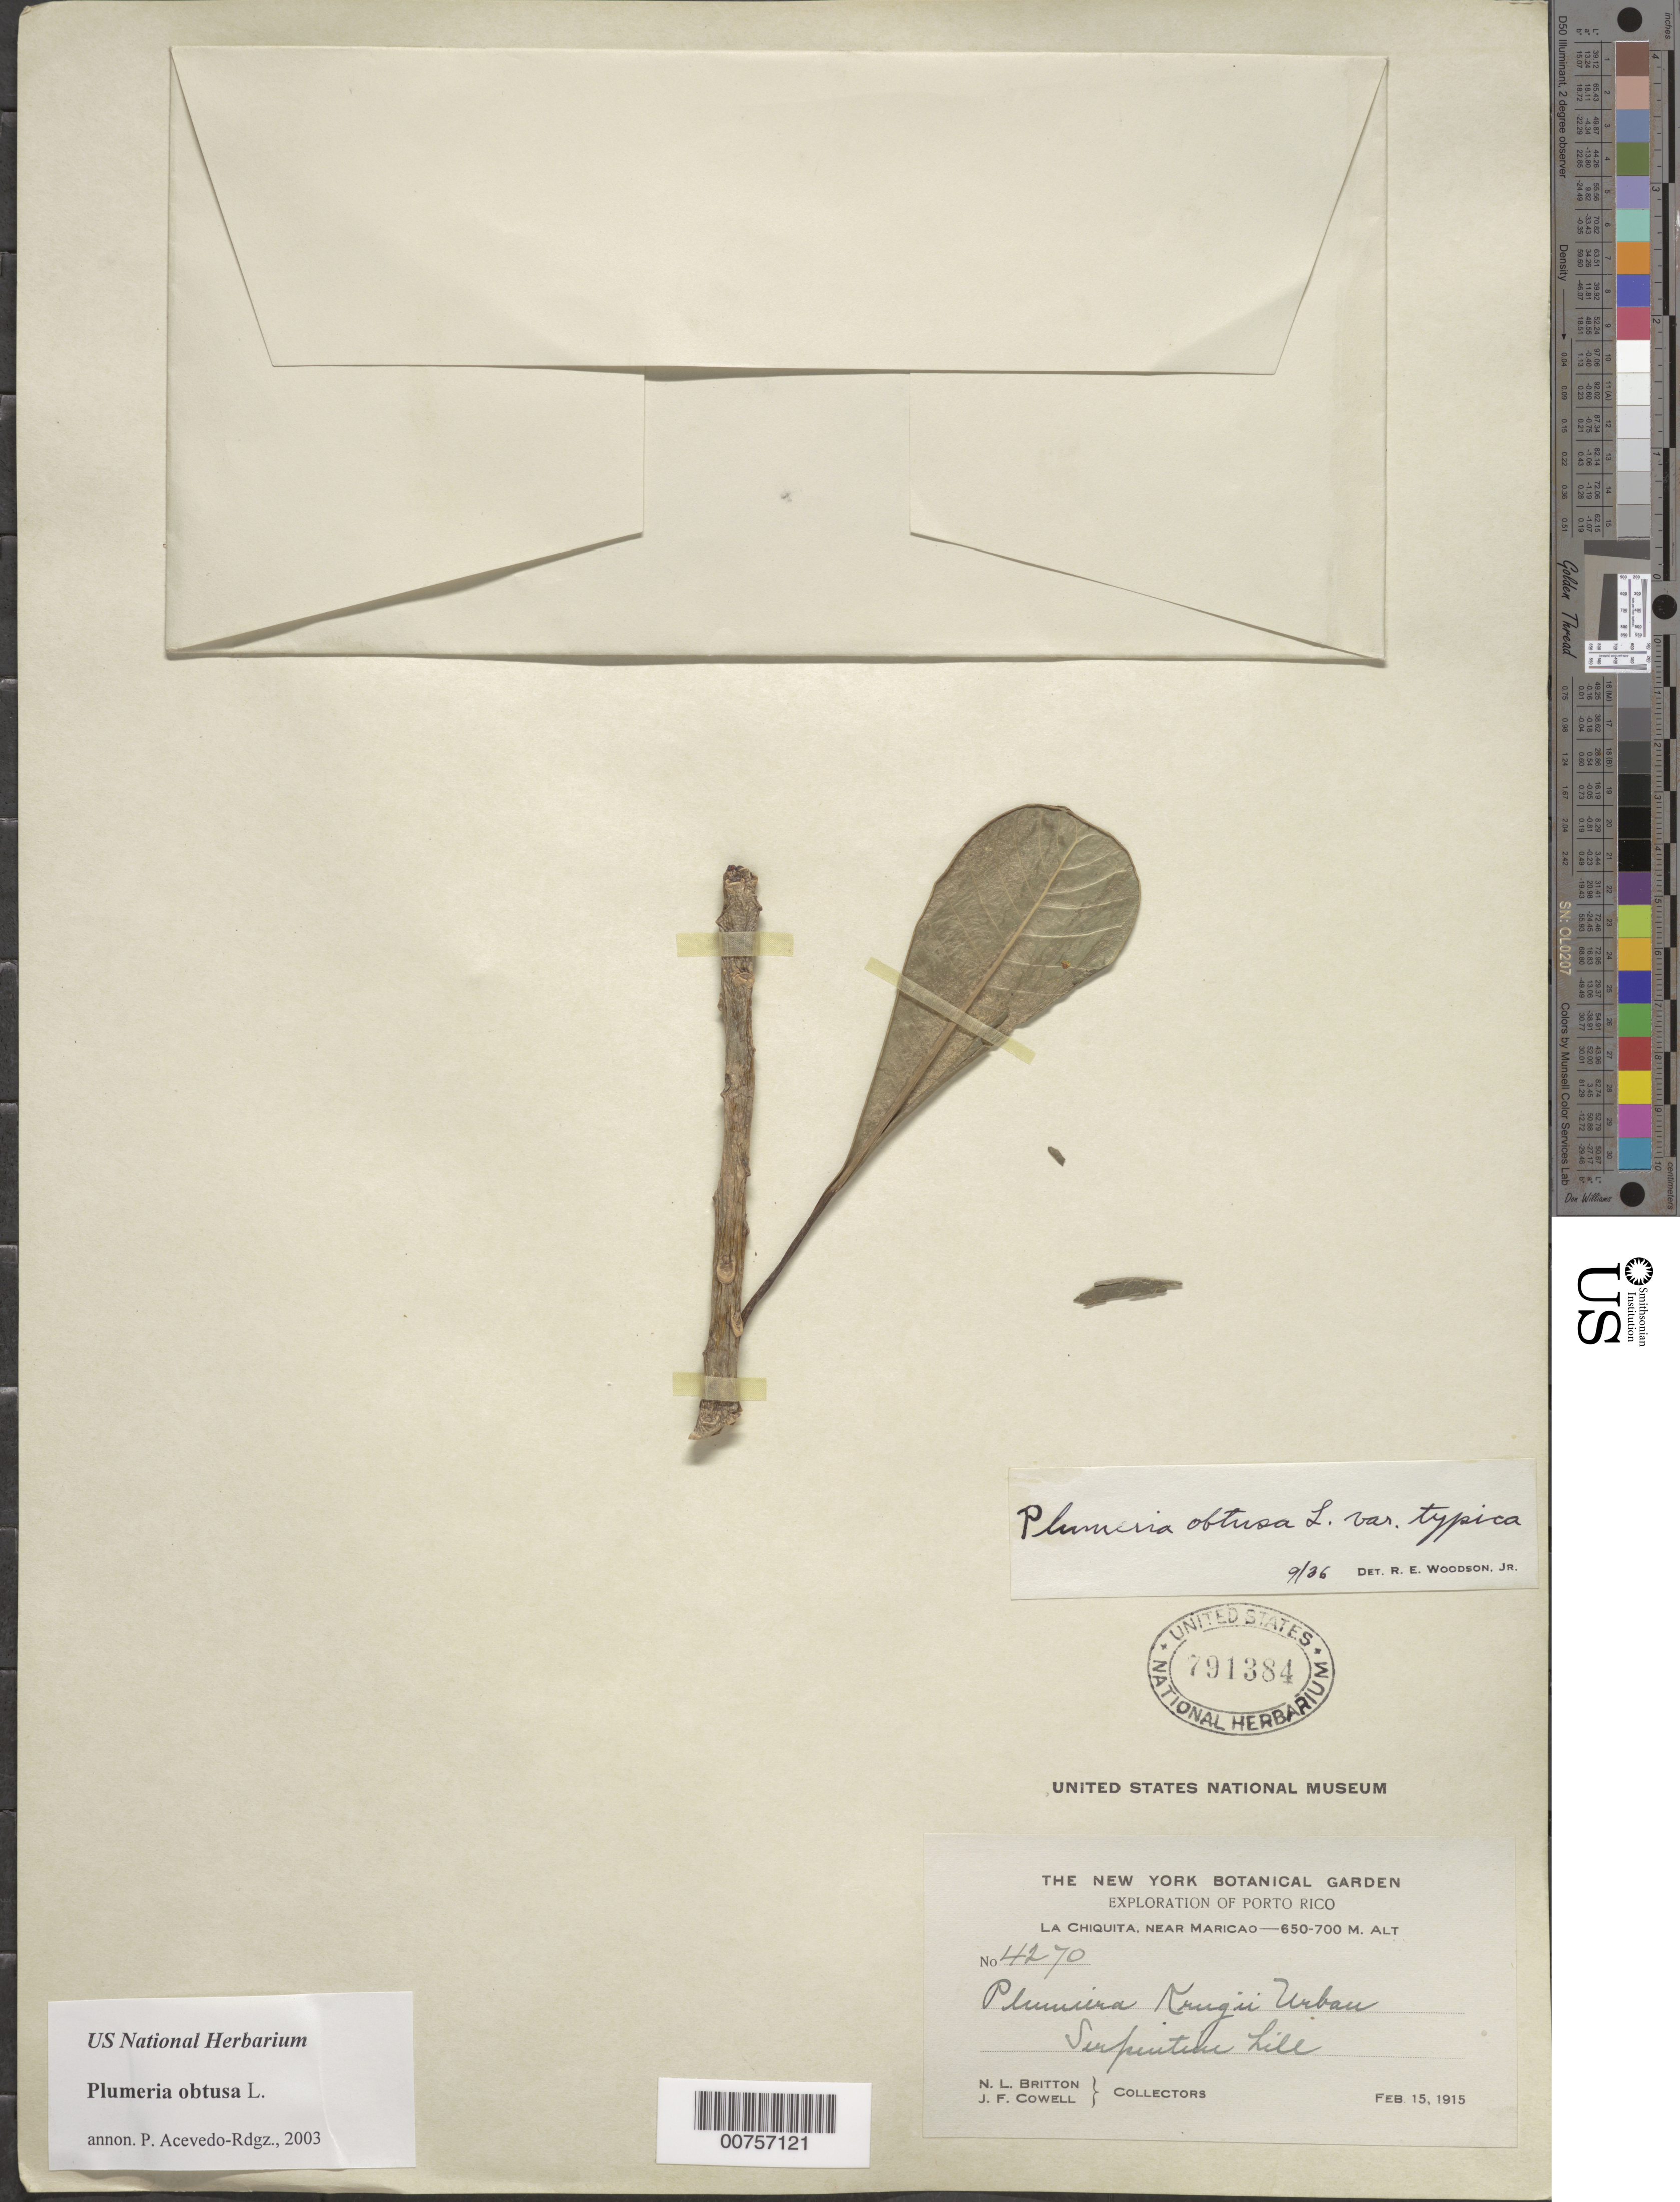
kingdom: Plantae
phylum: Tracheophyta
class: Magnoliopsida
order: Gentianales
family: Apocynaceae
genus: Plumeria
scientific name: Plumeria obtusa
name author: L.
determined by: Acevedo-Rodríguez, P., (BOT), Smithsonian Institution - National Museum of Natural History (UNITED STATES)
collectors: N. Britton & J. F. Cowell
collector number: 4270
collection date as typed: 15 Feb 1915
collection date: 1915-02-15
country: Puerto Rico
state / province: Maricao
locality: La Chiquita, near Maricao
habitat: Serpentine hill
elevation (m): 650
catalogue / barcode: US 791384